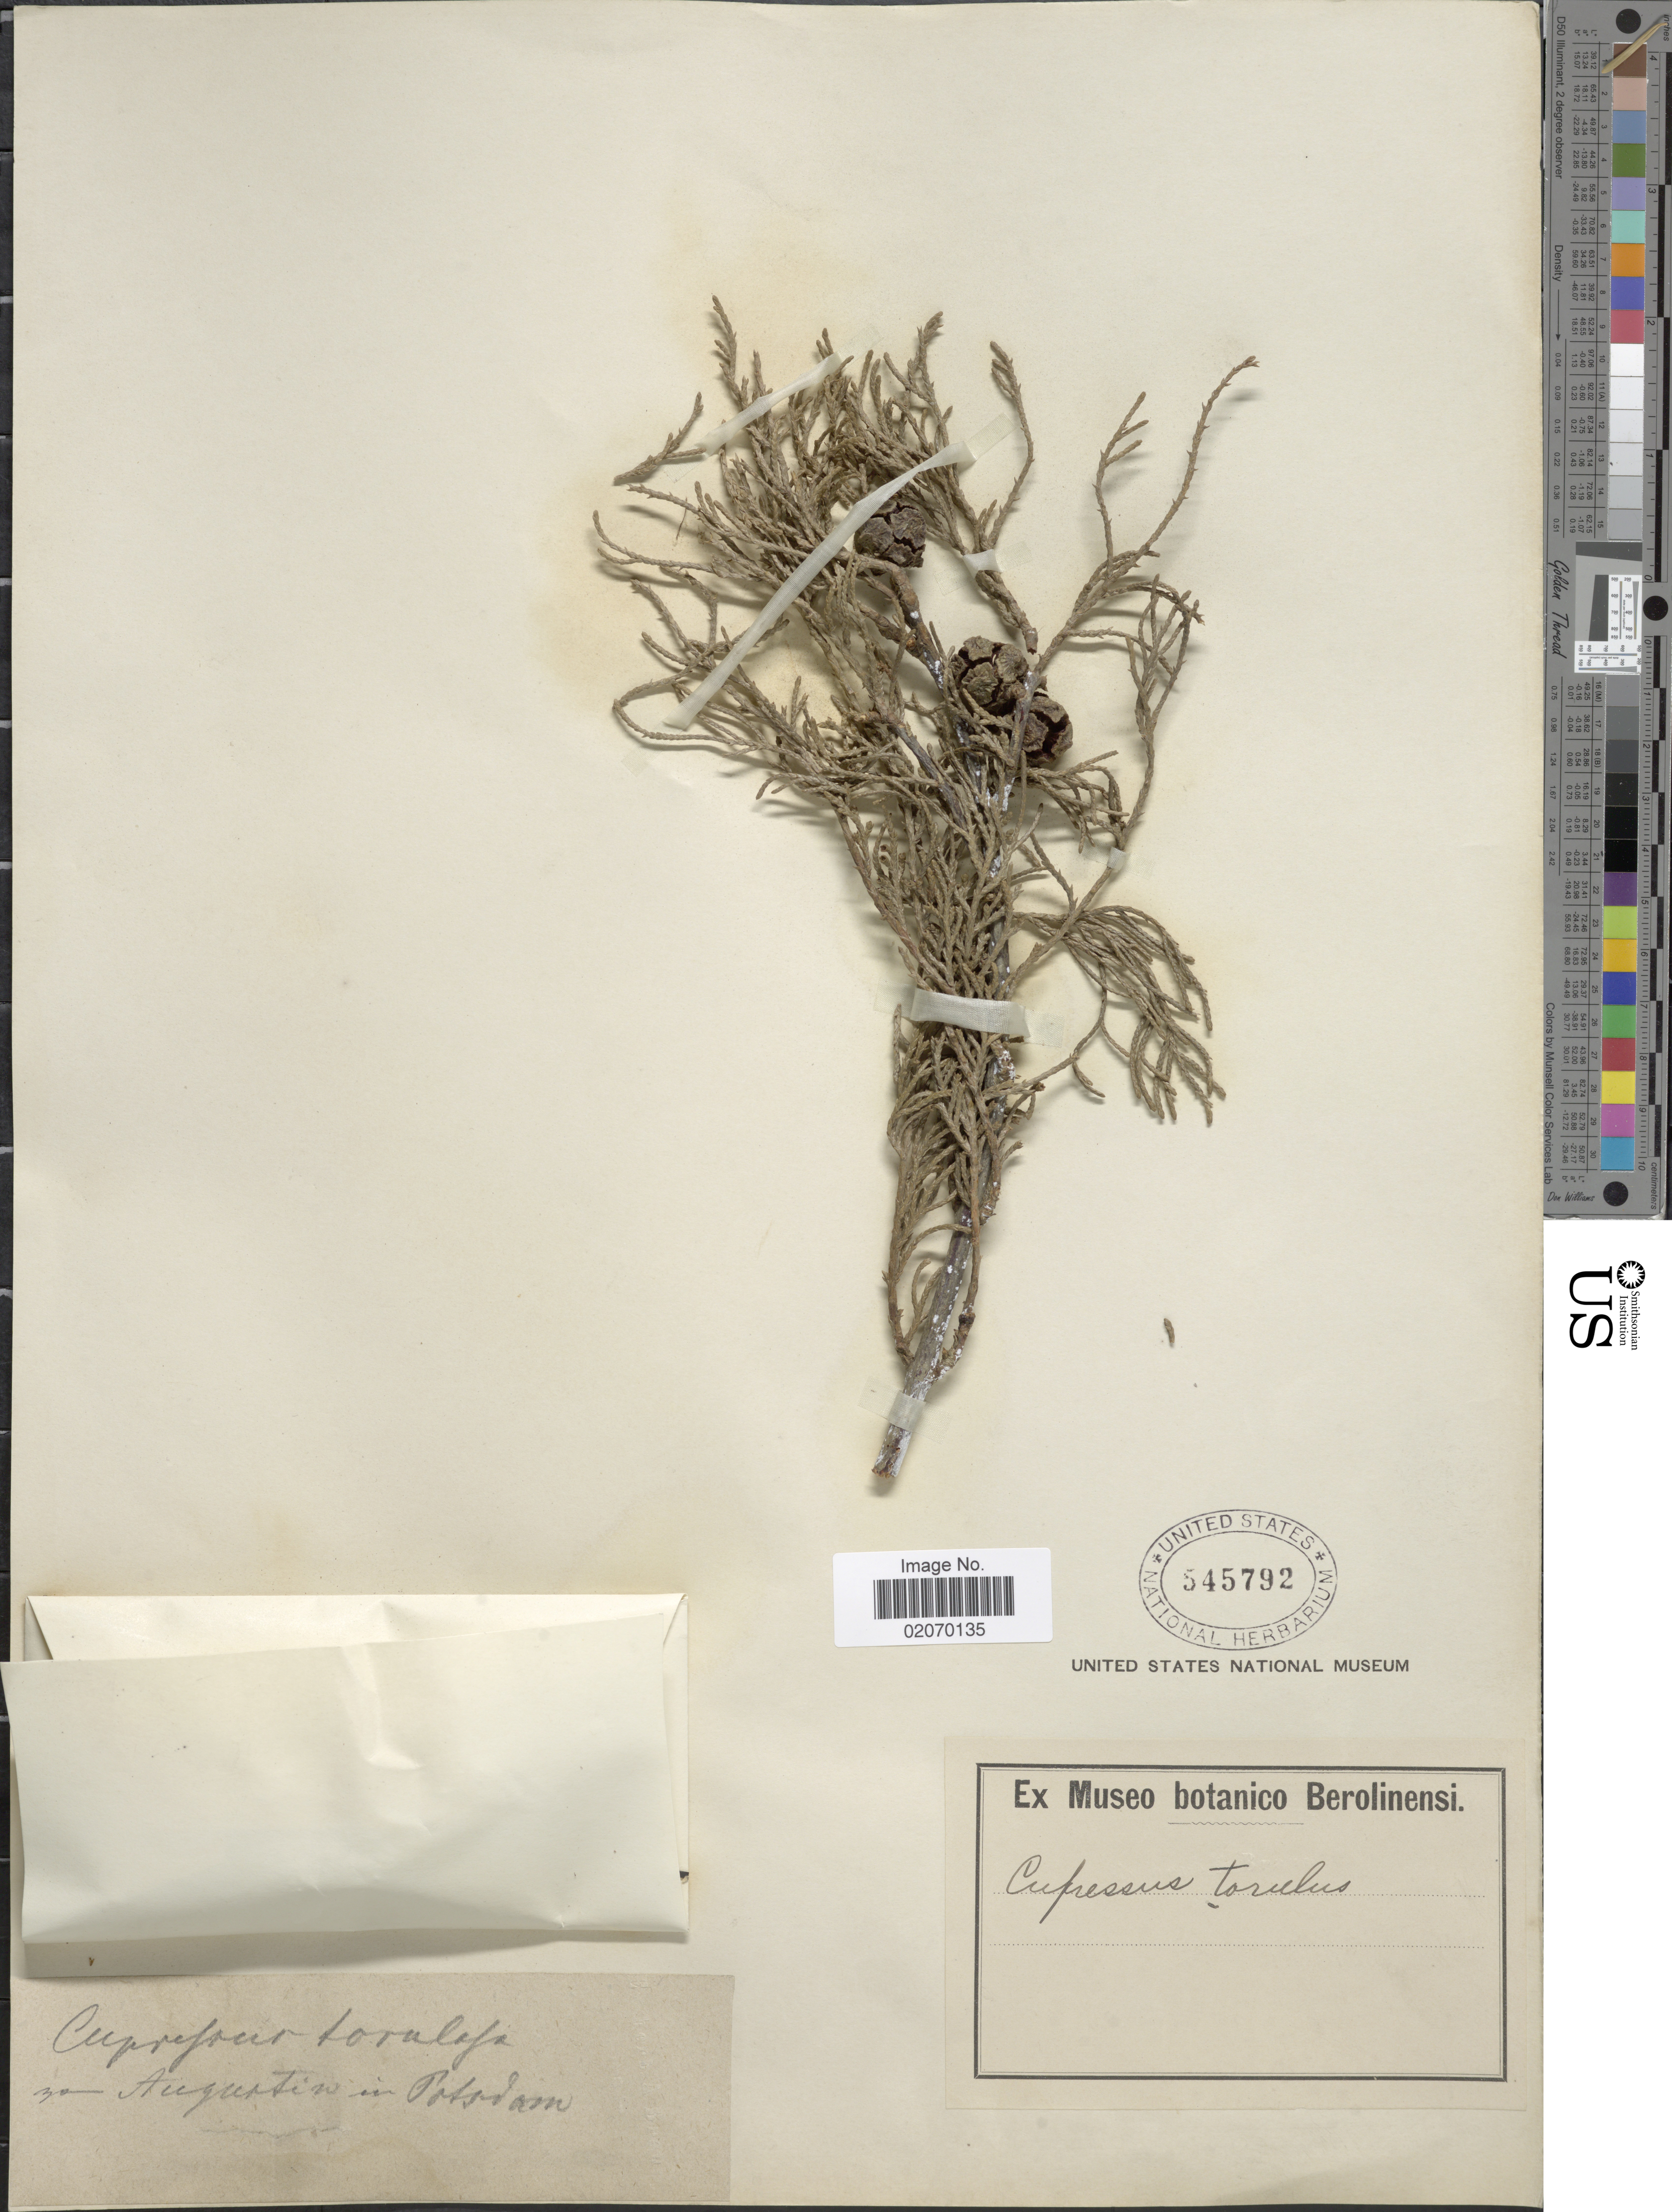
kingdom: Plantae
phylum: Tracheophyta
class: Pinopsida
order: Pinales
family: Cupressaceae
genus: Cupressus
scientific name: Cupressus torulosa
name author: D. Don ex Lamb.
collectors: ex Mus. Bot. Berolinensi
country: Germany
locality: Potsdam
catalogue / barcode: US 545792